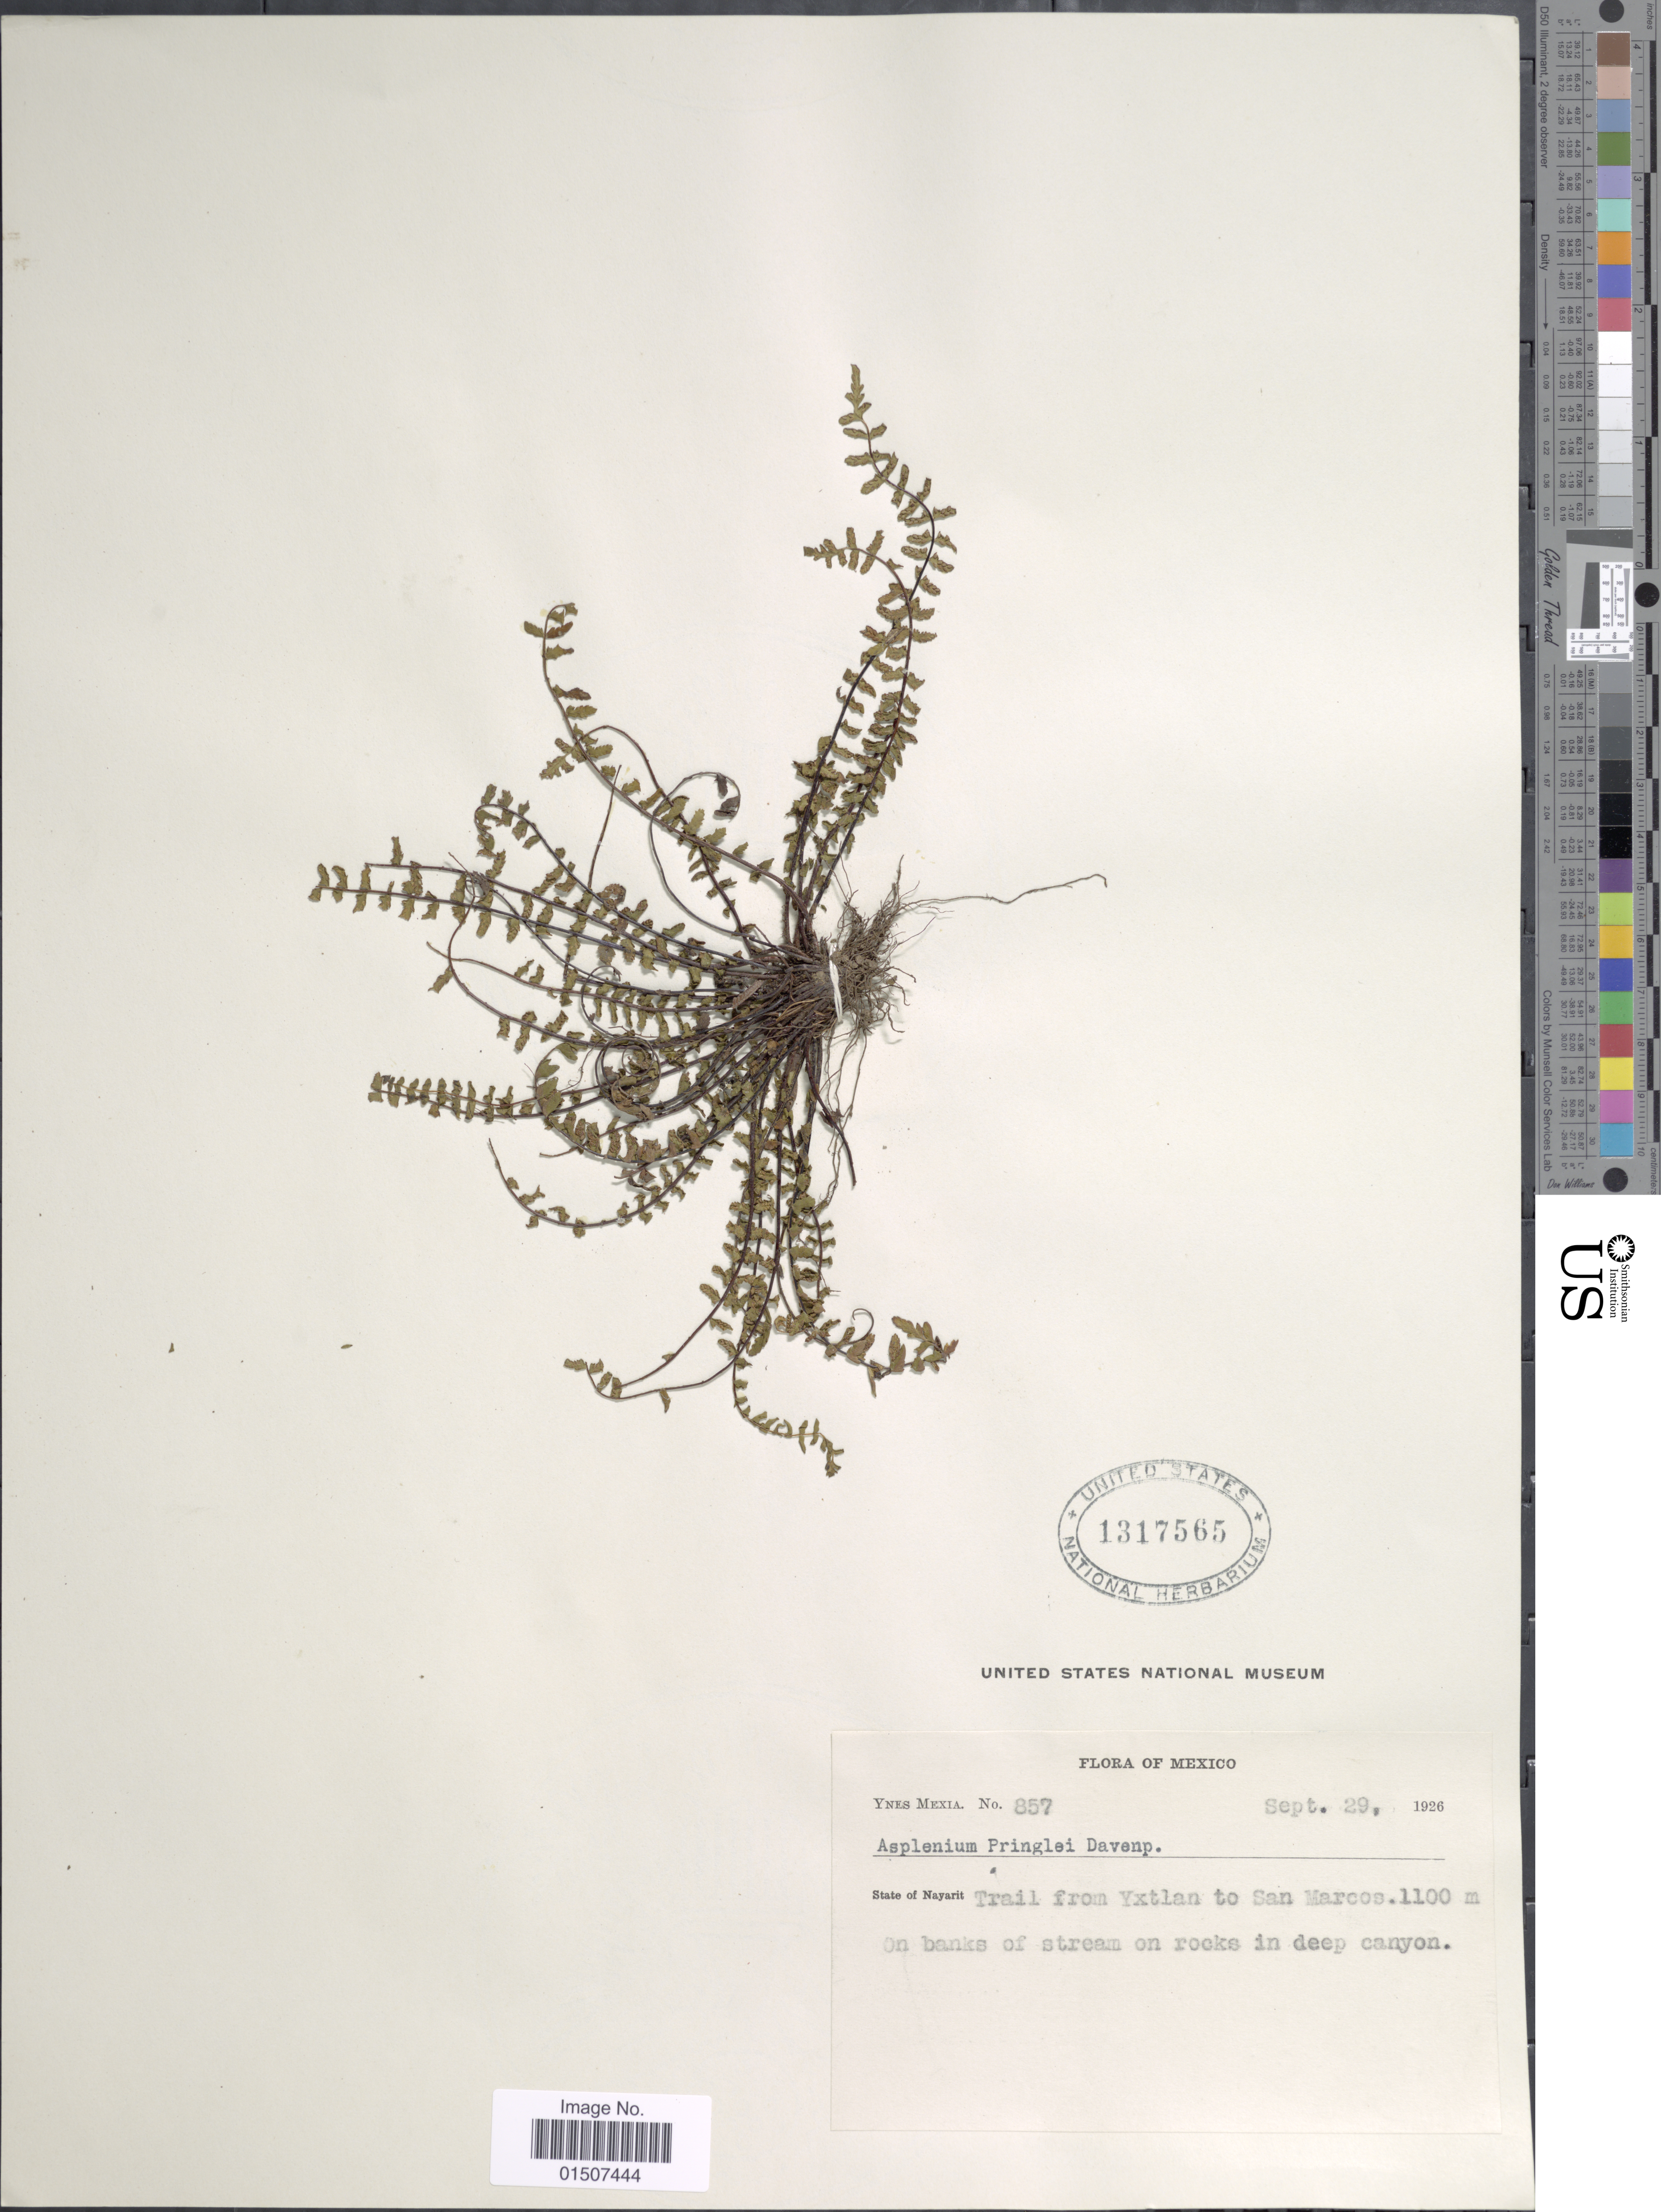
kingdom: Plantae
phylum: Tracheophyta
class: Polypodiopsida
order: Polypodiales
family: Aspleniaceae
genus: Asplenium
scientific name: Asplenium pringlei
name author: Davenp.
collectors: Y. Mexia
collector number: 857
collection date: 1926-09-29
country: Mexico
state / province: Nayarit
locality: Trail from Yxtlan to San Marcos, On banks of stream on rocks in deep canyon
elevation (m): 1100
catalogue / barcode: US 1317565